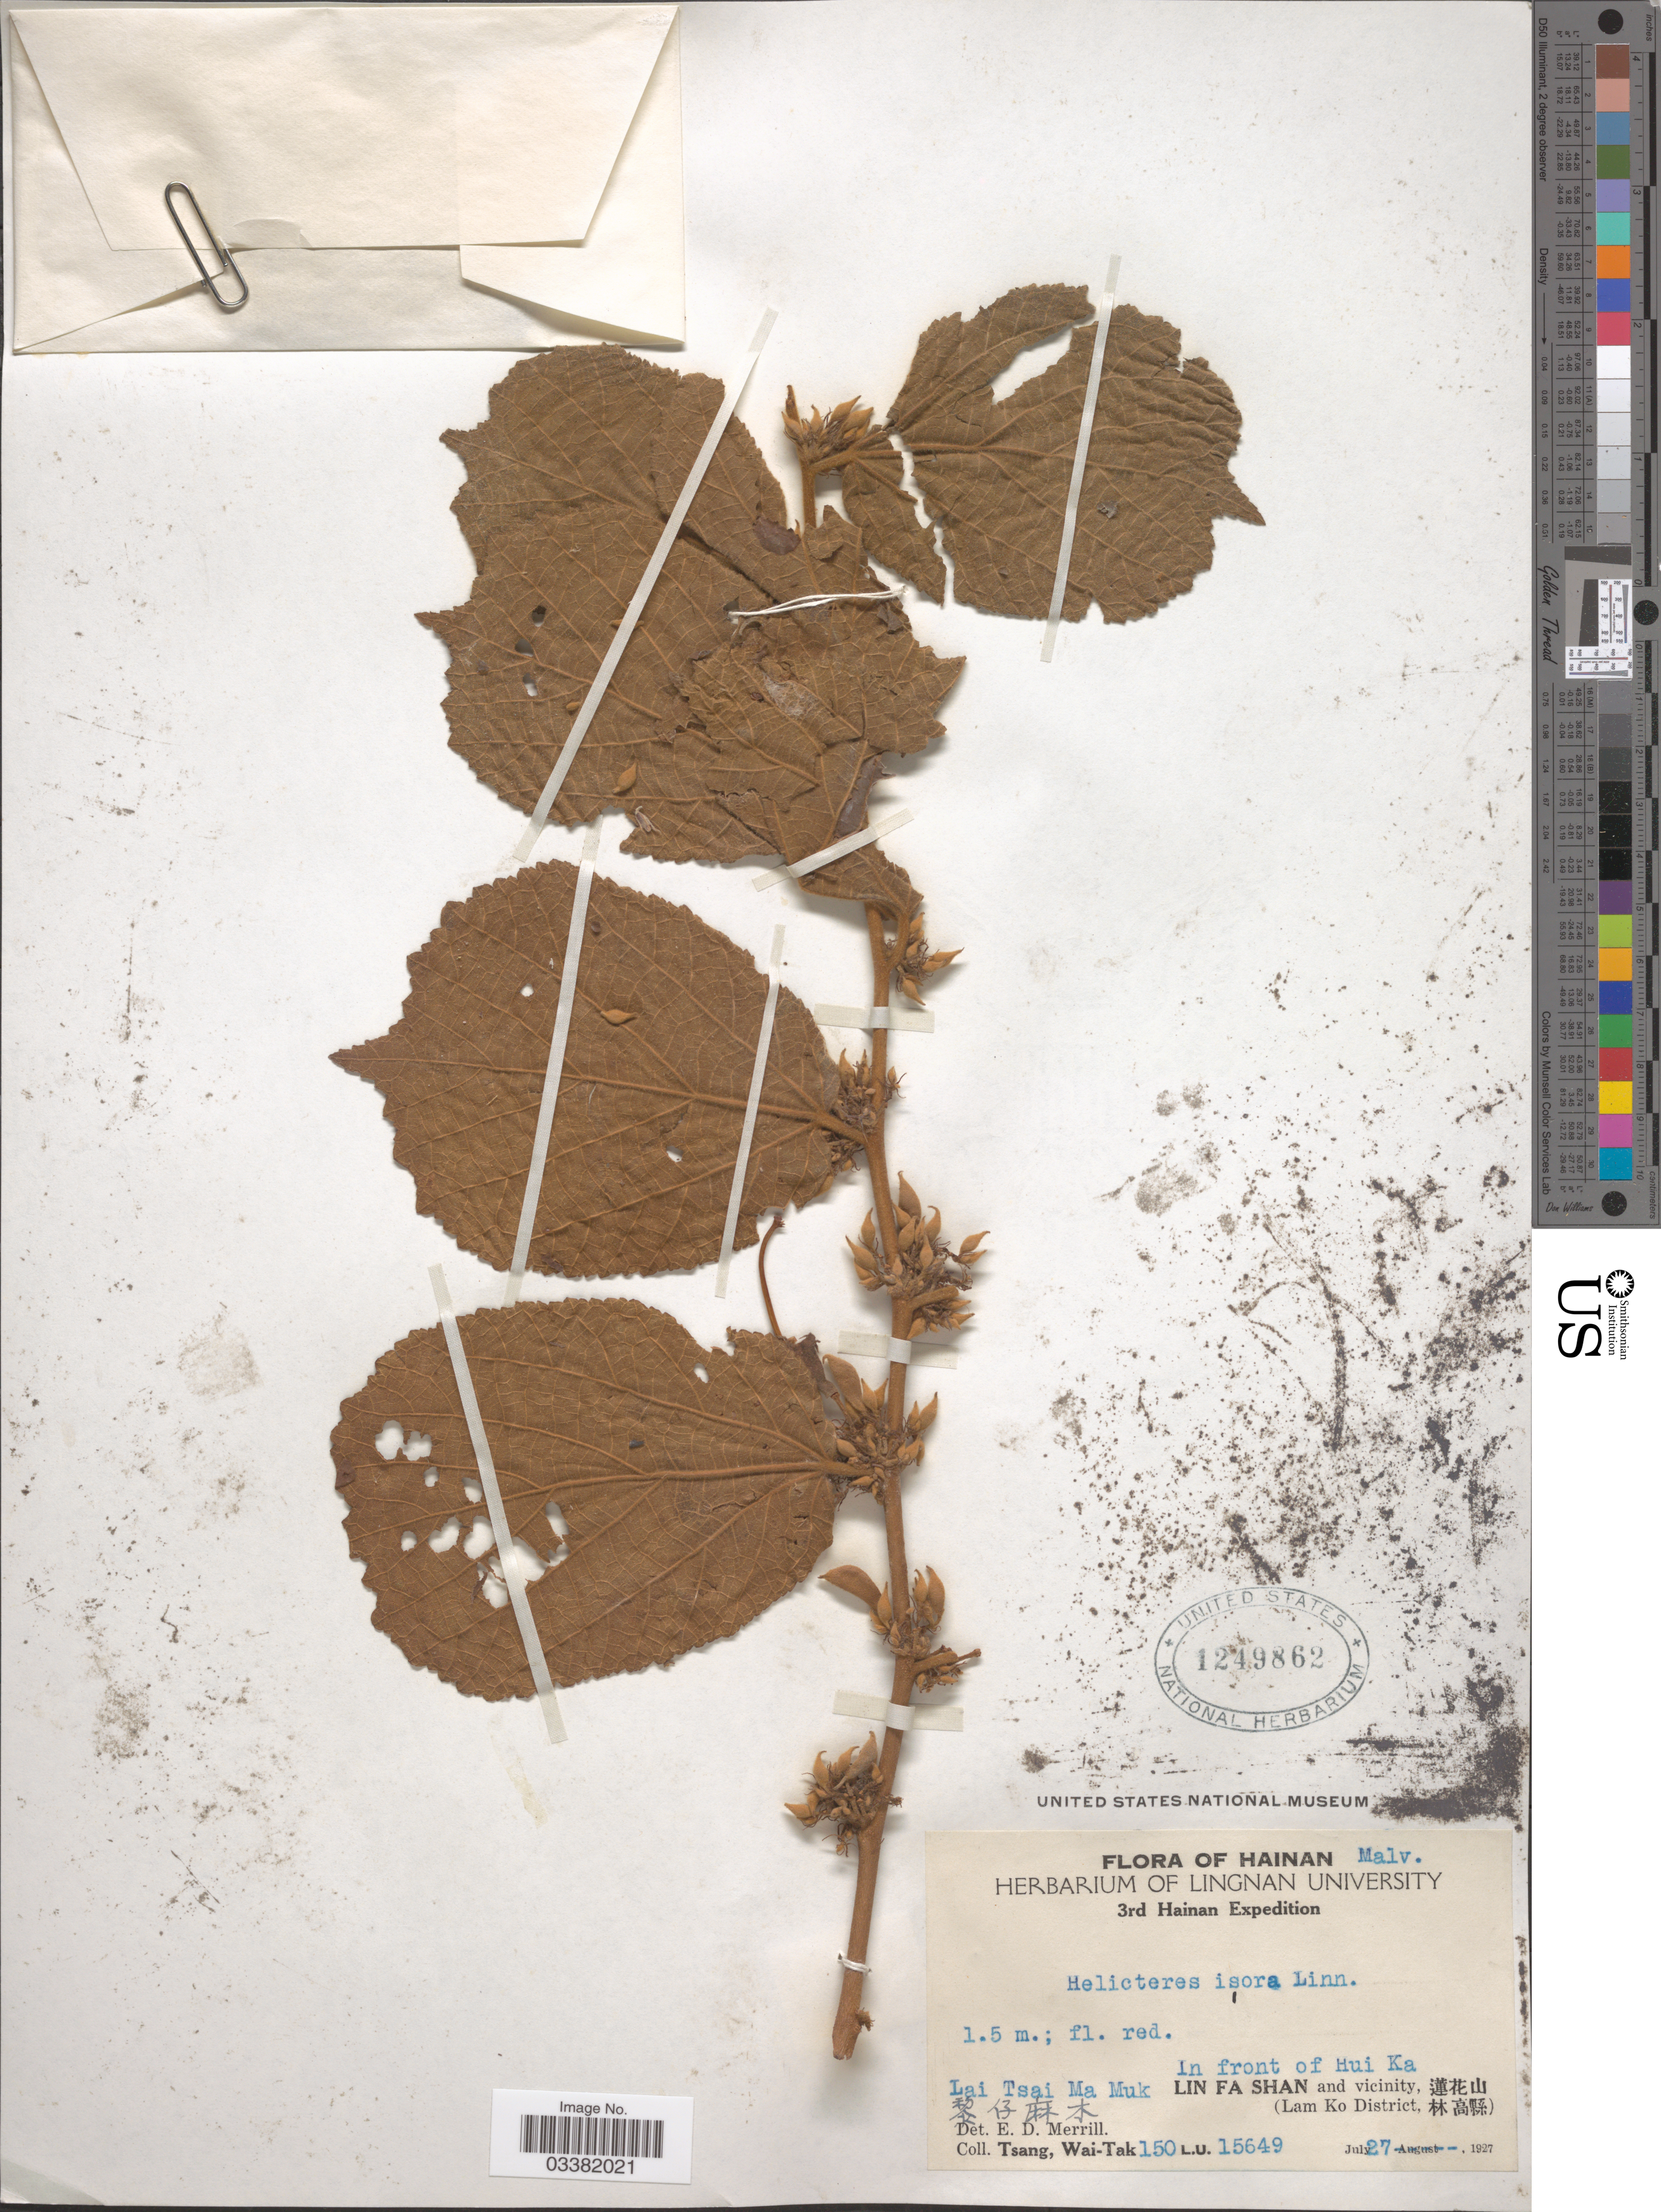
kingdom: Plantae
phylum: Tracheophyta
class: Magnoliopsida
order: Malvales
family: Malvaceae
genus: Helicteres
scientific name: Helicteres isora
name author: L.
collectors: W. T. Tsang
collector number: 150L.U.15649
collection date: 1927-07-27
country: China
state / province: Hainan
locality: Lai Tsai Ma Muk X. In front of Hui Ka. Lin Fa Shan and vicinity, X. (Lam Ko District, X).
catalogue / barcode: US 1249862